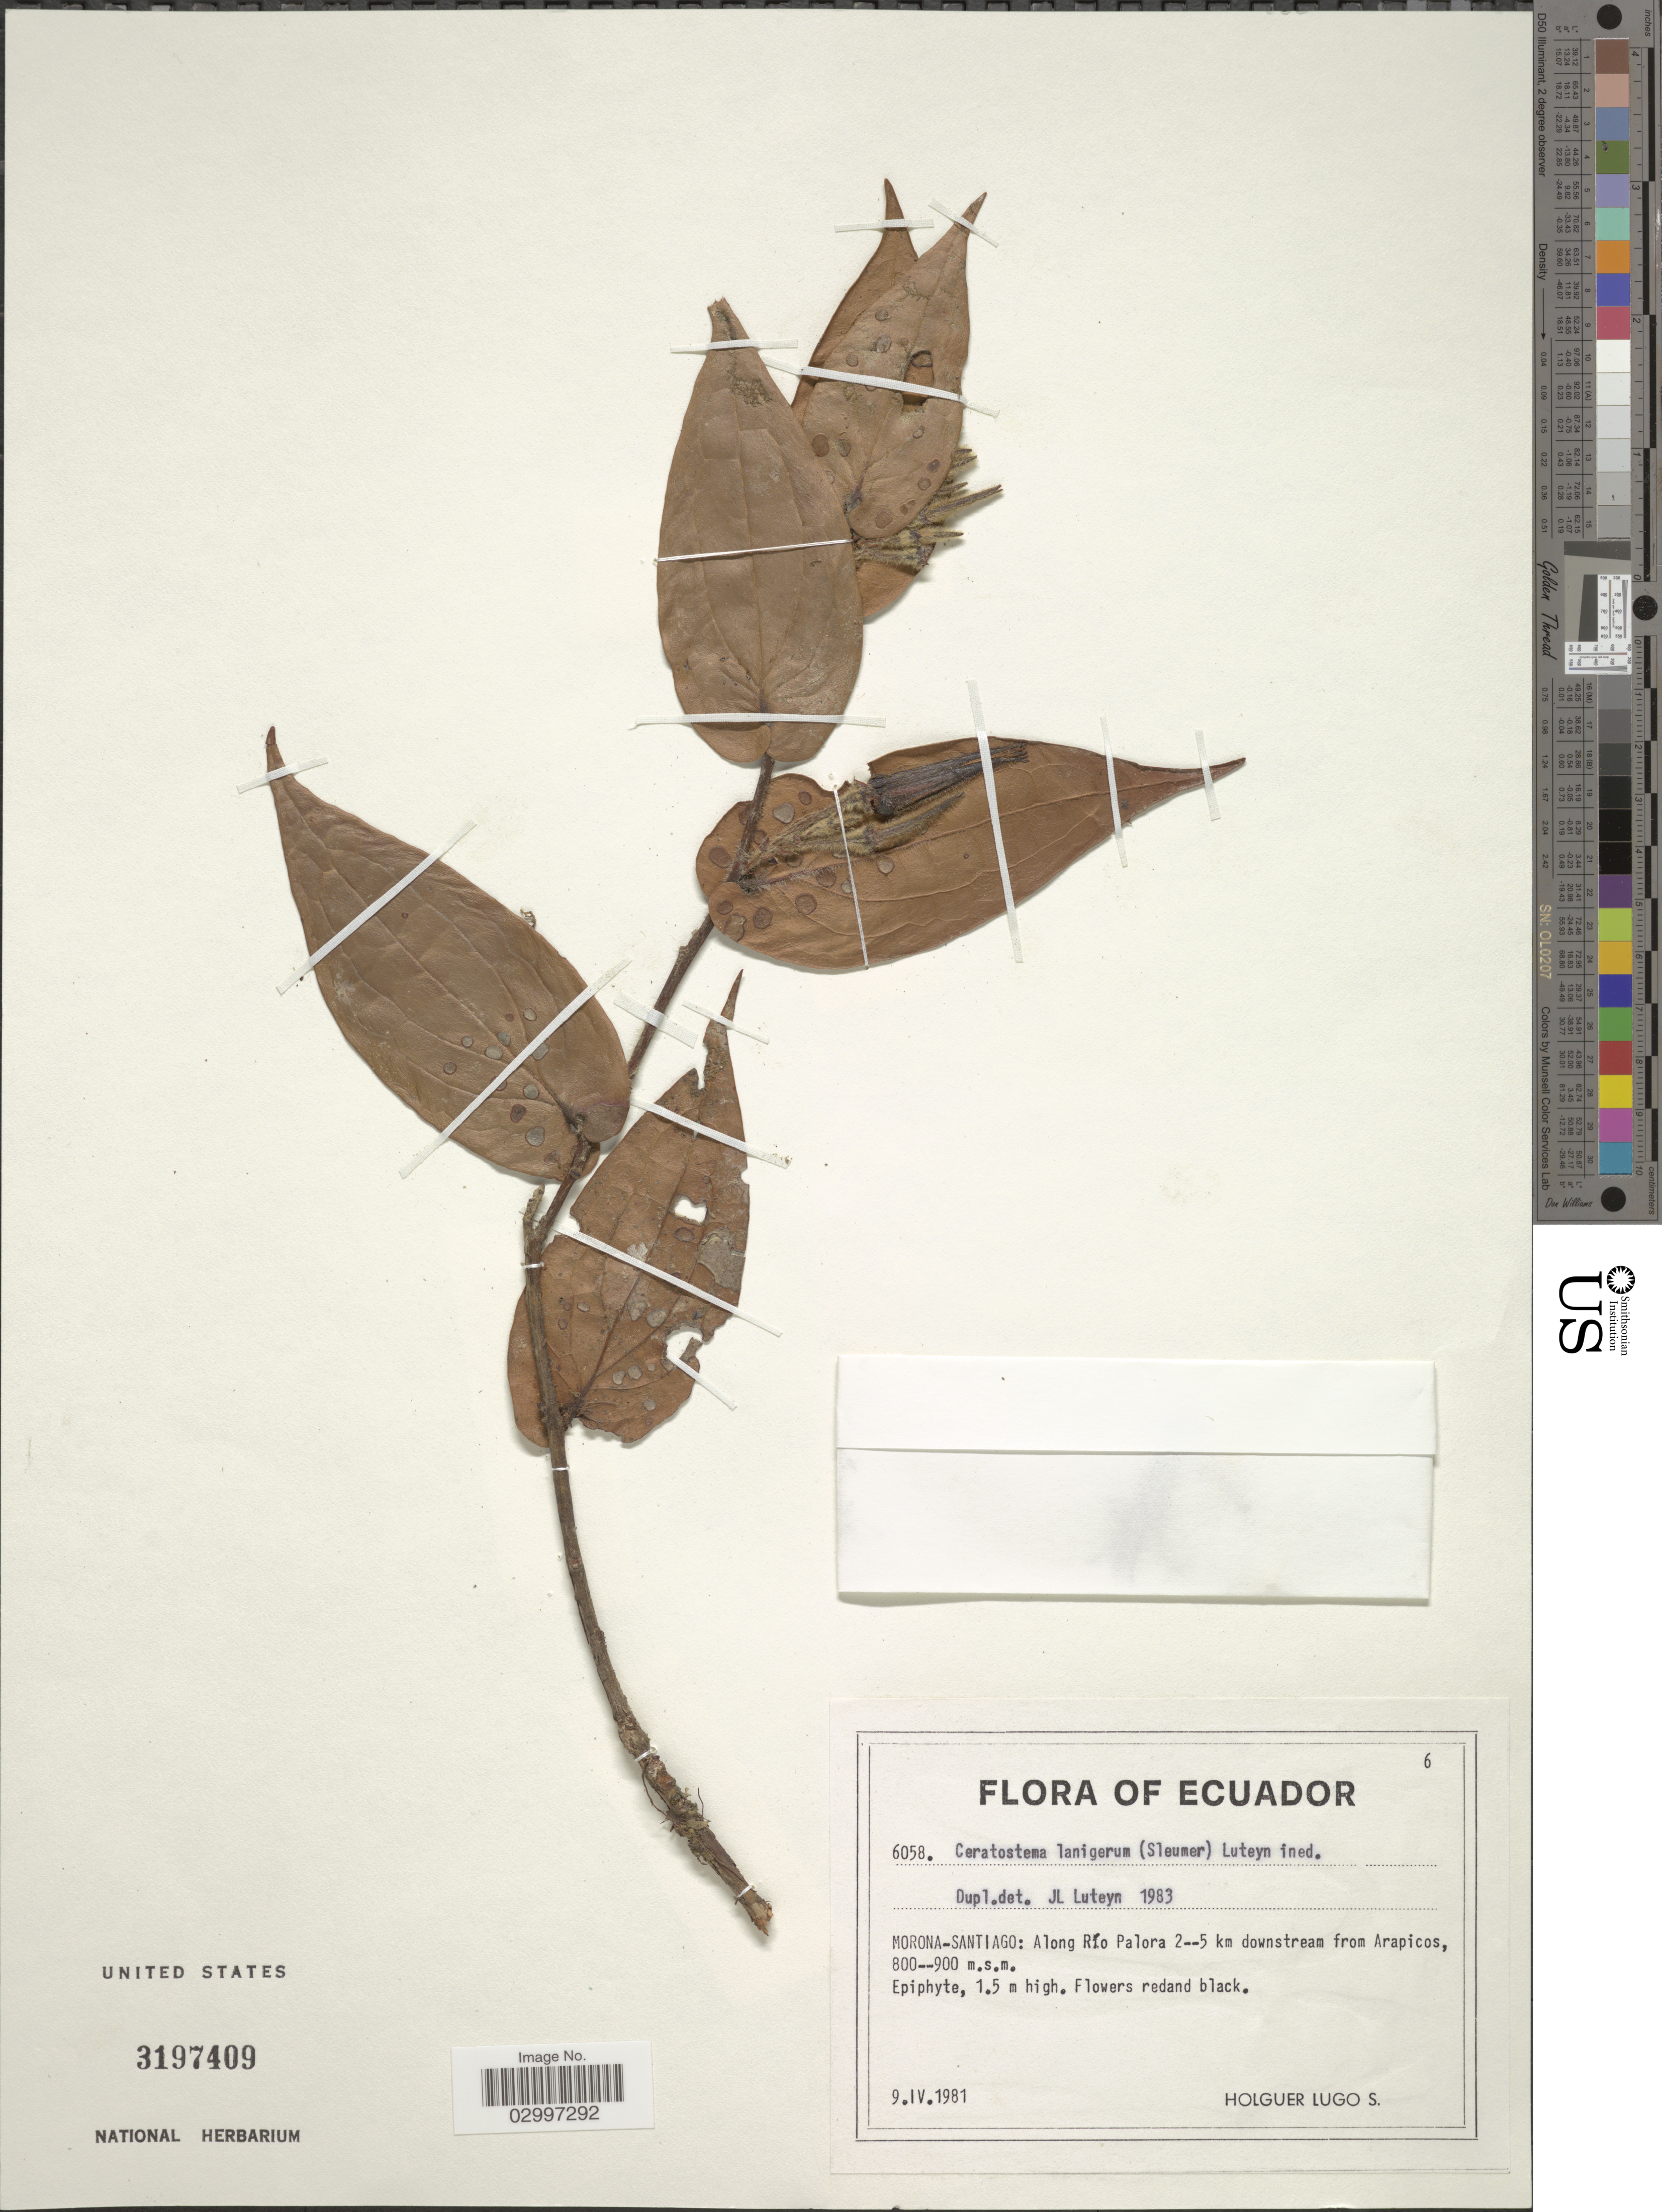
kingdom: Plantae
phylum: Tracheophyta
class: Magnoliopsida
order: Ericales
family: Ericaceae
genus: Ceratostema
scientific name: Ceratostema lanigerum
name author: (Sleumer) Luteyn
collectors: H. Lugo S.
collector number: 6058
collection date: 1981-04-09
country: Ecuador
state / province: Morona-Santiago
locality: Along Río Palora 2--5 km downstream from Arapicos.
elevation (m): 800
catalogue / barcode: US 3197409